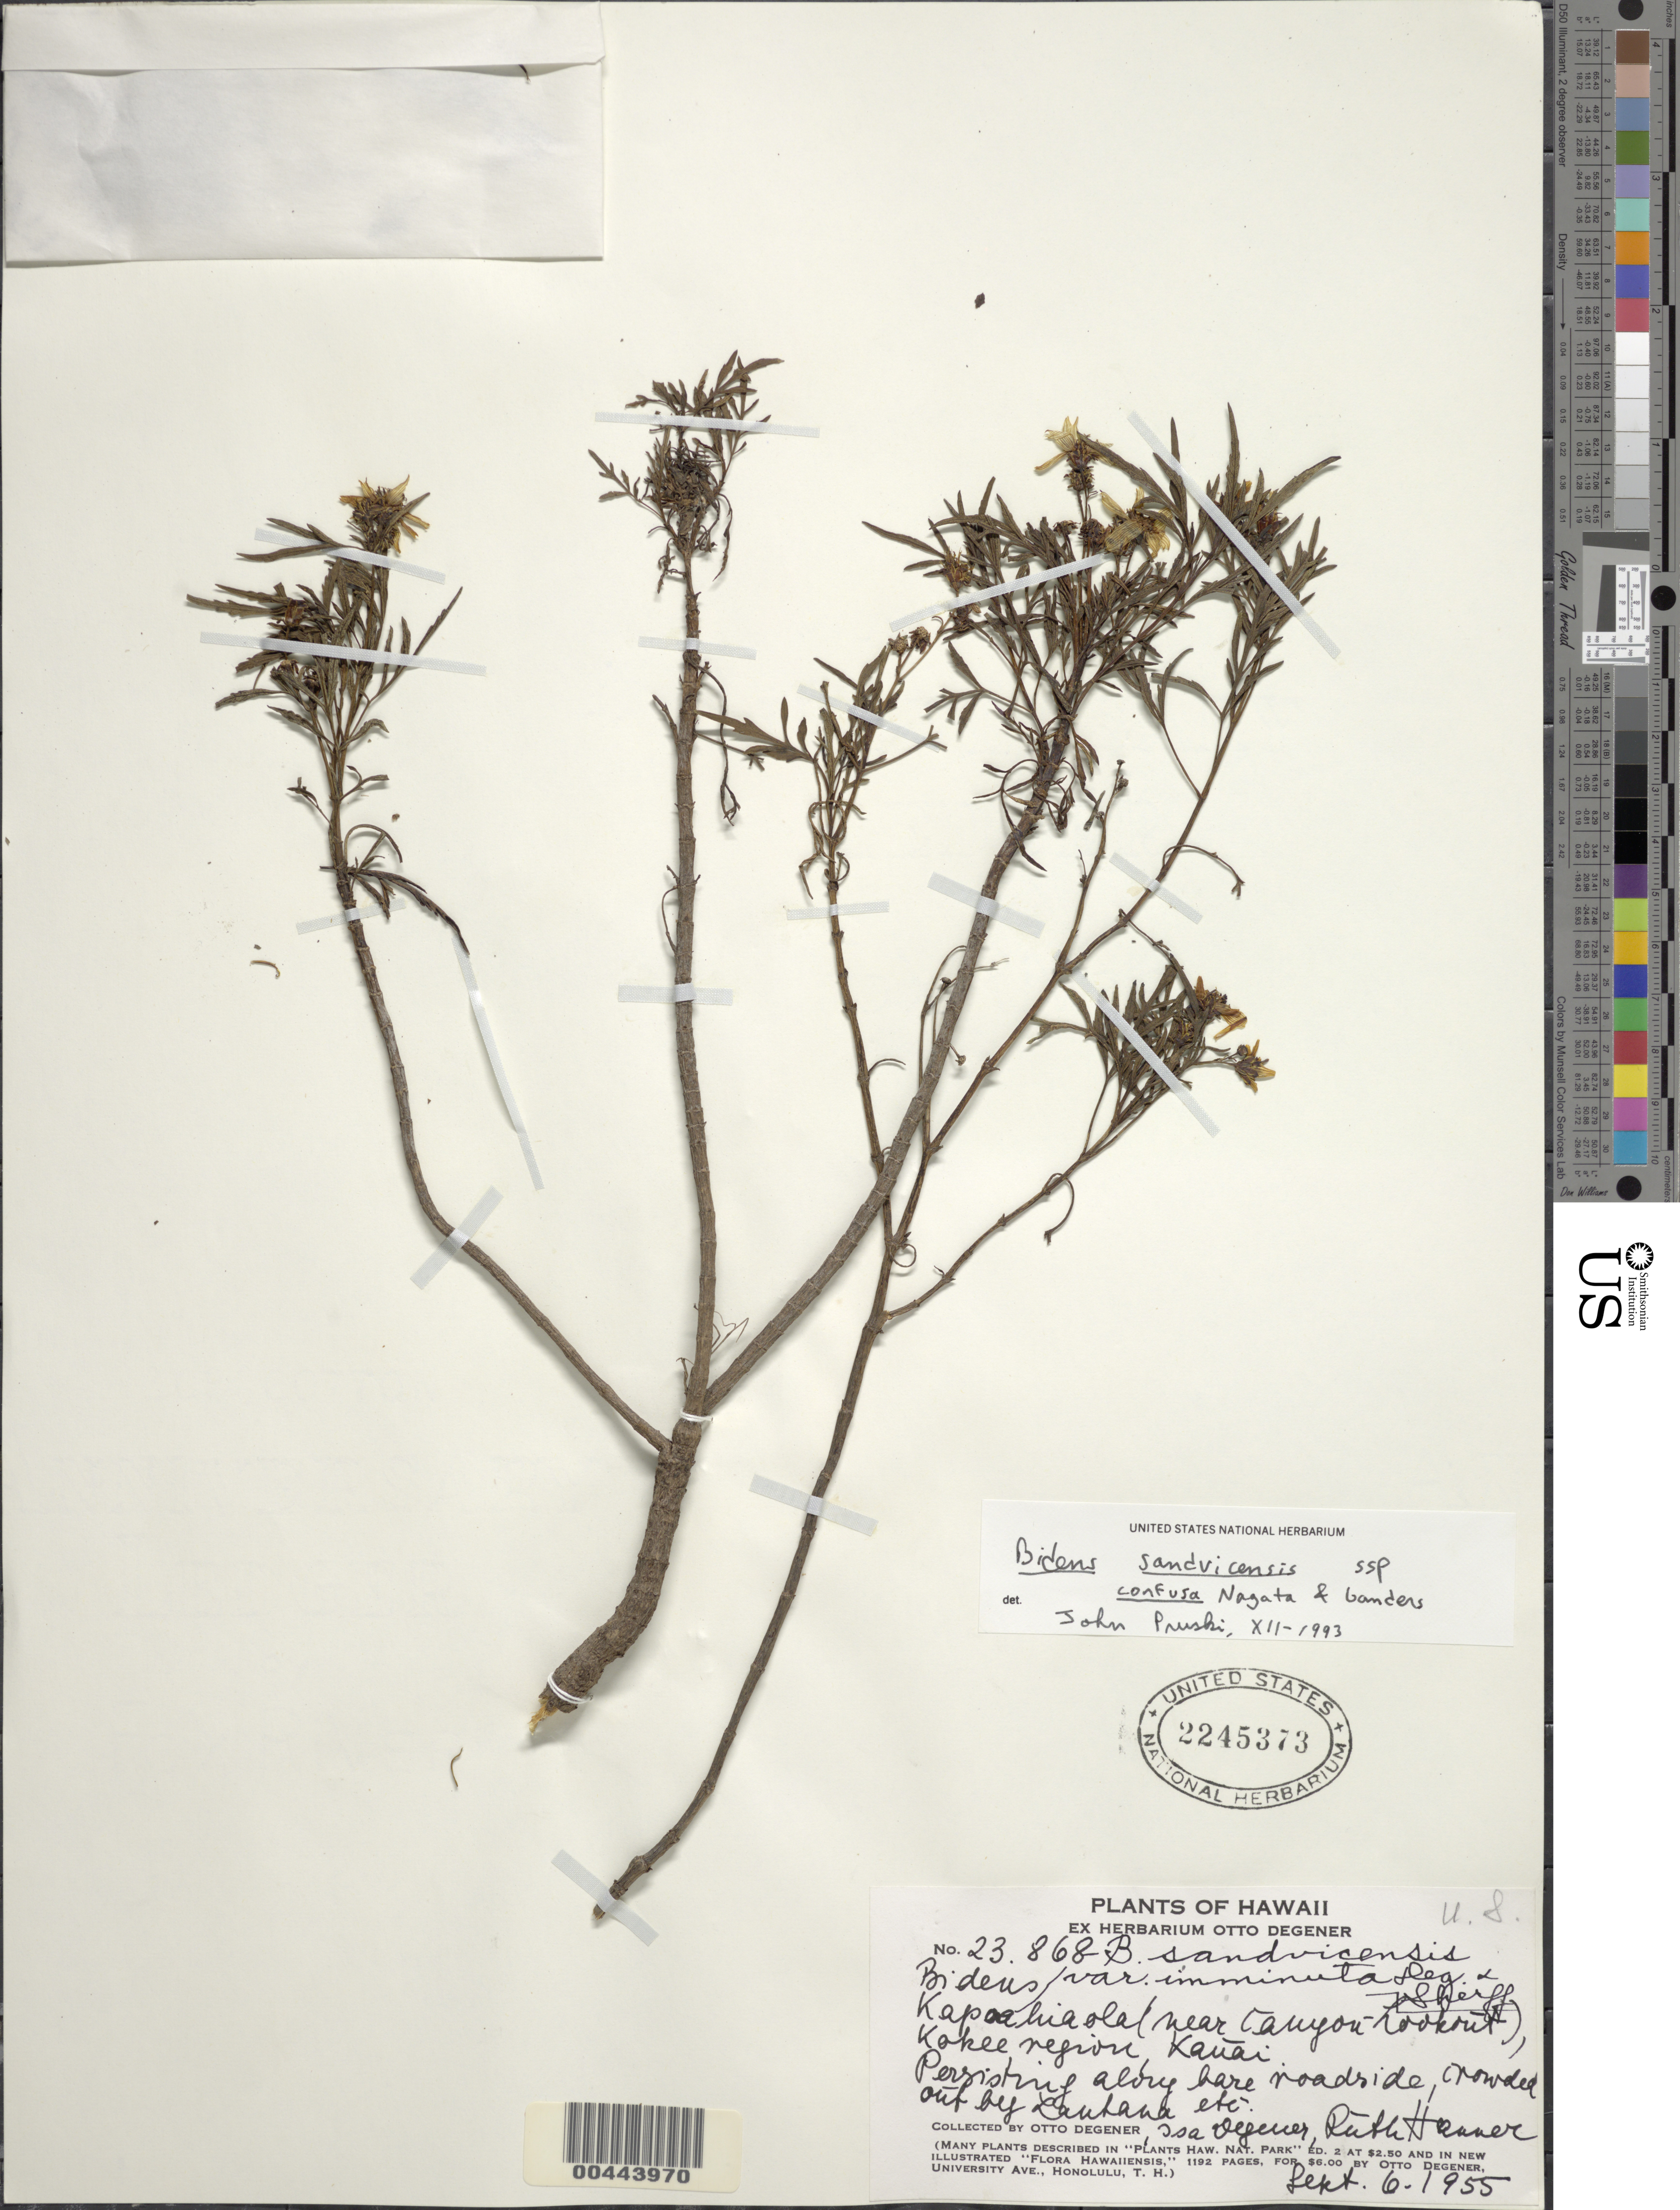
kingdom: Plantae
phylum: Tracheophyta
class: Magnoliopsida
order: Asterales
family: Asteraceae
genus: Bidens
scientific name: Bidens sandvicensis subsp. confusa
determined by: Pruski, J. F.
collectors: O. Degener, I. Degener & R. Hanner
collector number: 23.868B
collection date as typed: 6 Sep 1955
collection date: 1955-09-06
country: United States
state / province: Hawaii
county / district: Kauai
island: Kaua'i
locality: Kapoahiaola (near Canyon Lookout), Kokee region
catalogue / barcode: US 2245373